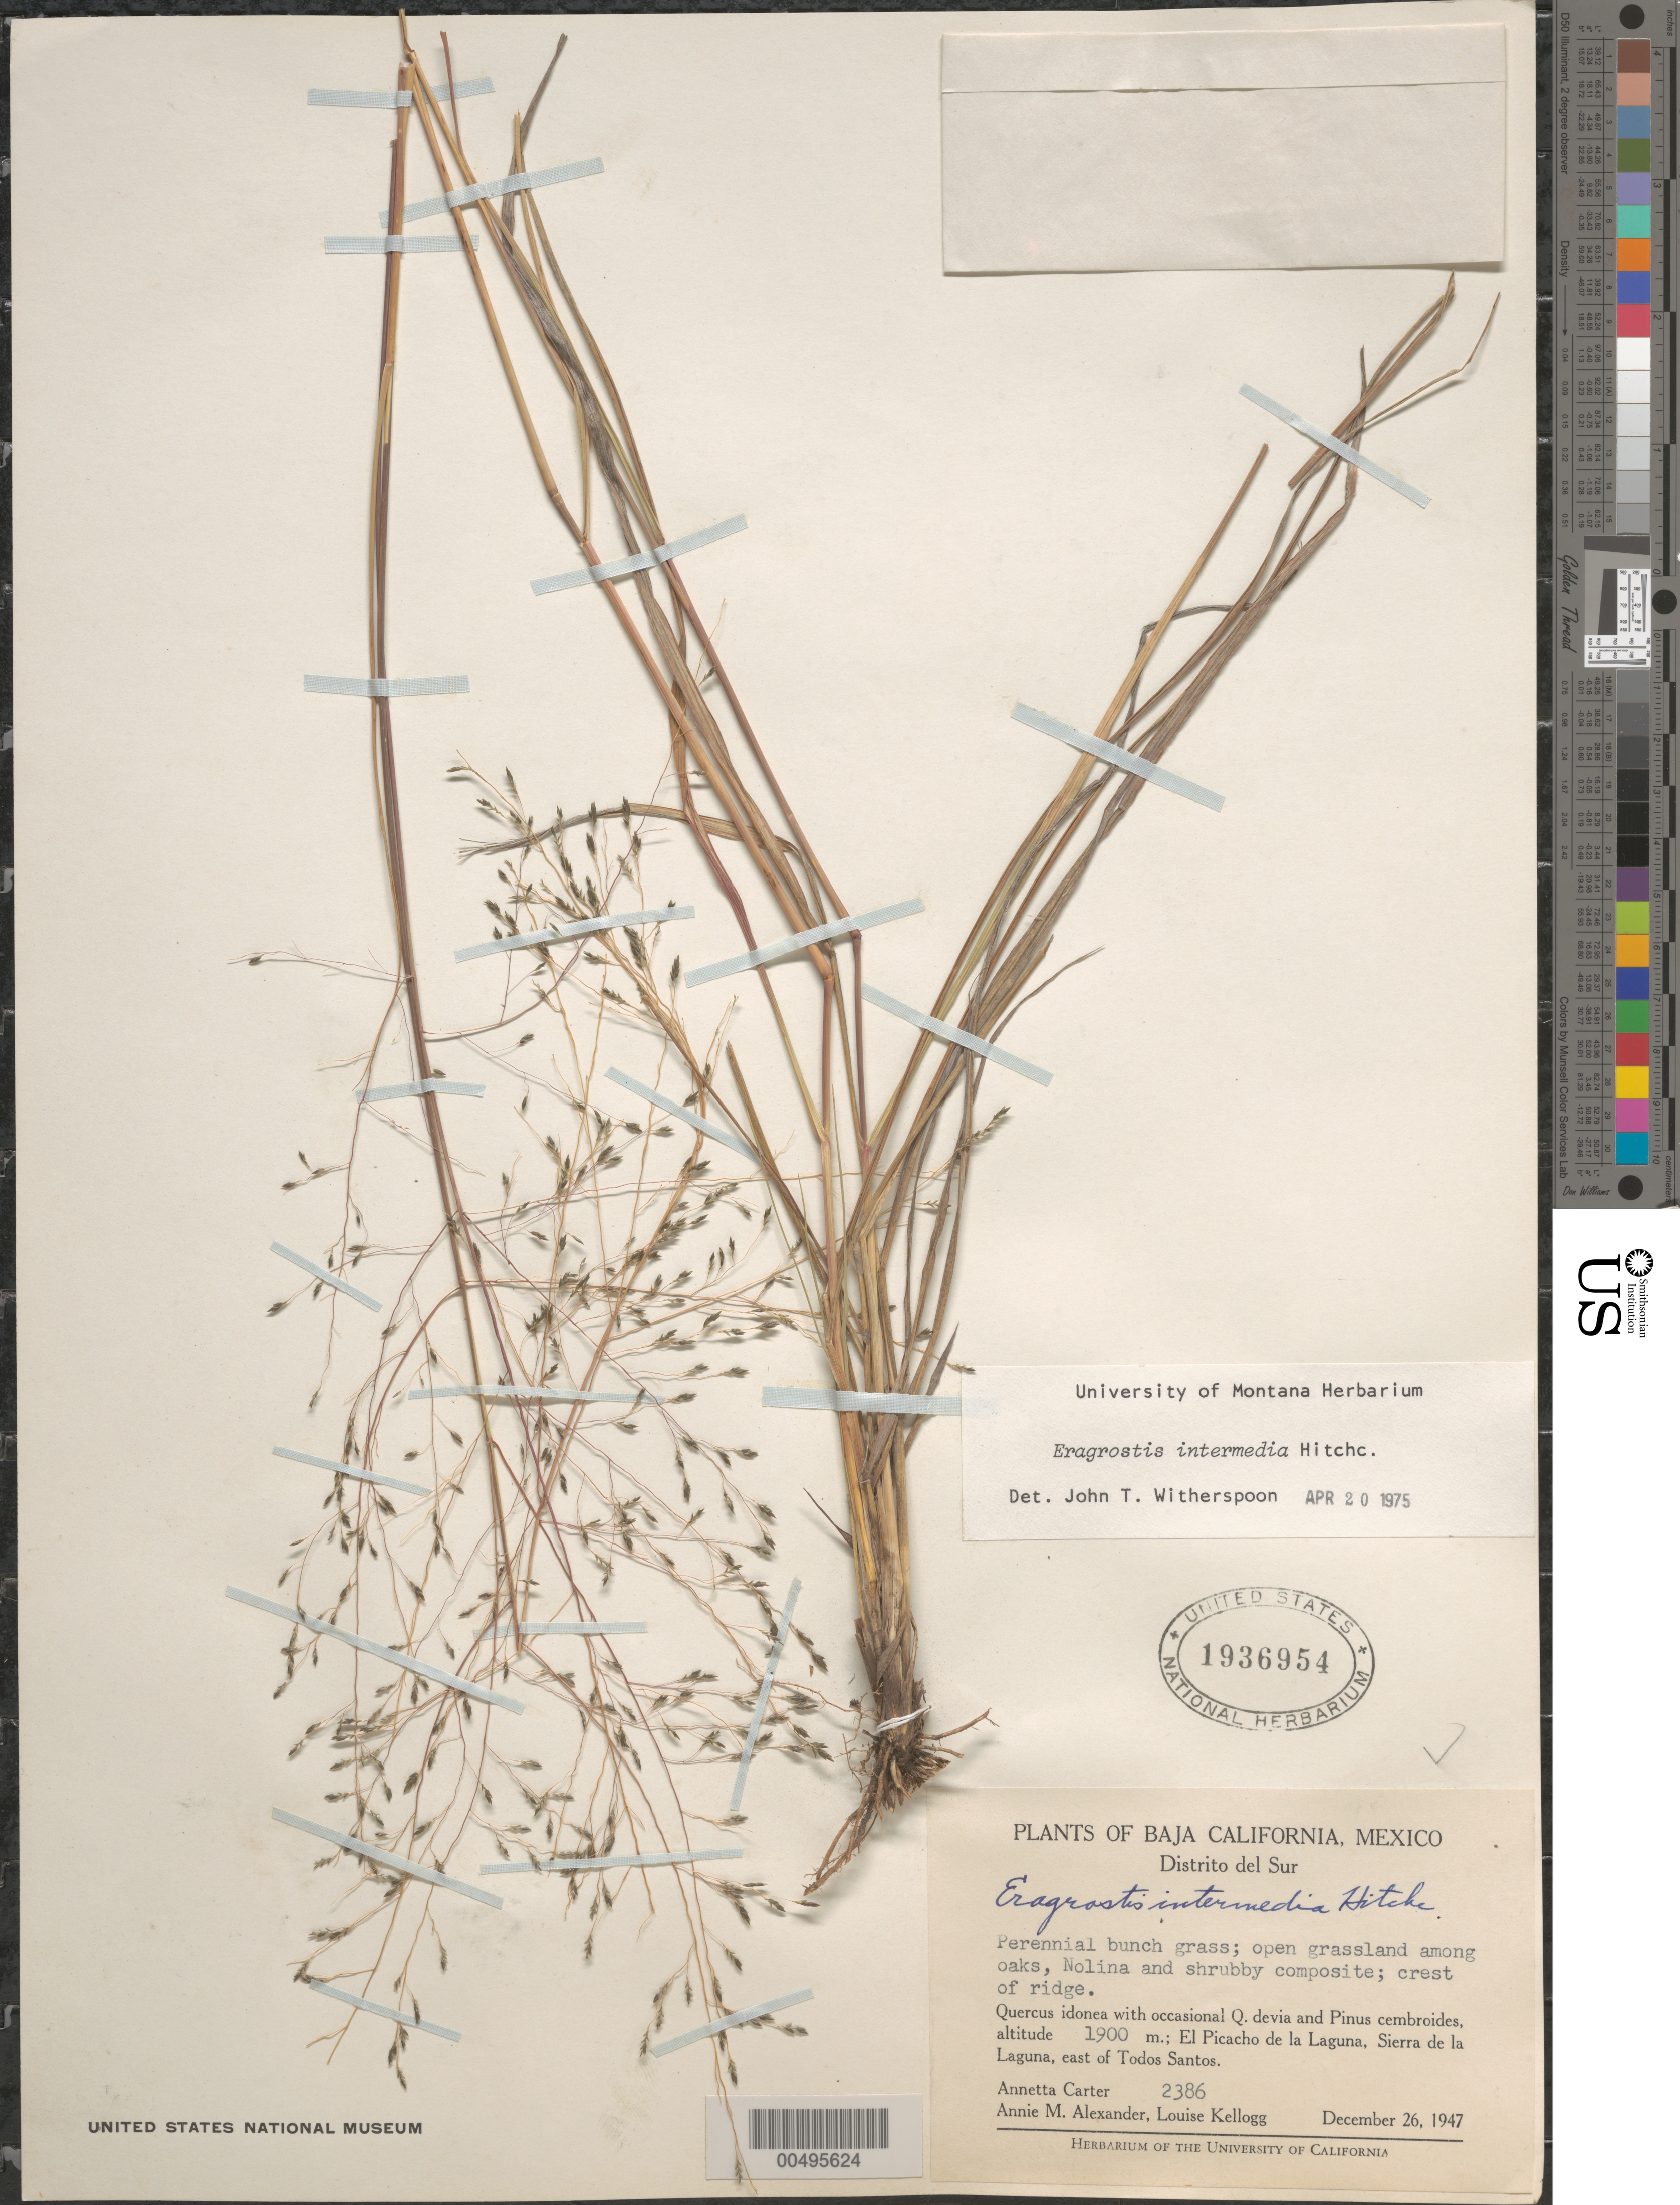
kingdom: Plantae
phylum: Tracheophyta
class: Liliopsida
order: Poales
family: Poaceae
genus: Eragrostis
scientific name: Eragrostis intermedia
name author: Hitchc.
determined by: Witherspoon, John T.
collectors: A. M. Carter, A. M. Alexander & L. Kellogg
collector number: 2386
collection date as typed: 26 Dec 1947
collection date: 1947-12-26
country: Mexico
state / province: Baja California Sur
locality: El Picacho de la Laguna, Sierra de la Laguna, E of Todos Santos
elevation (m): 1900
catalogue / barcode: US 1936954